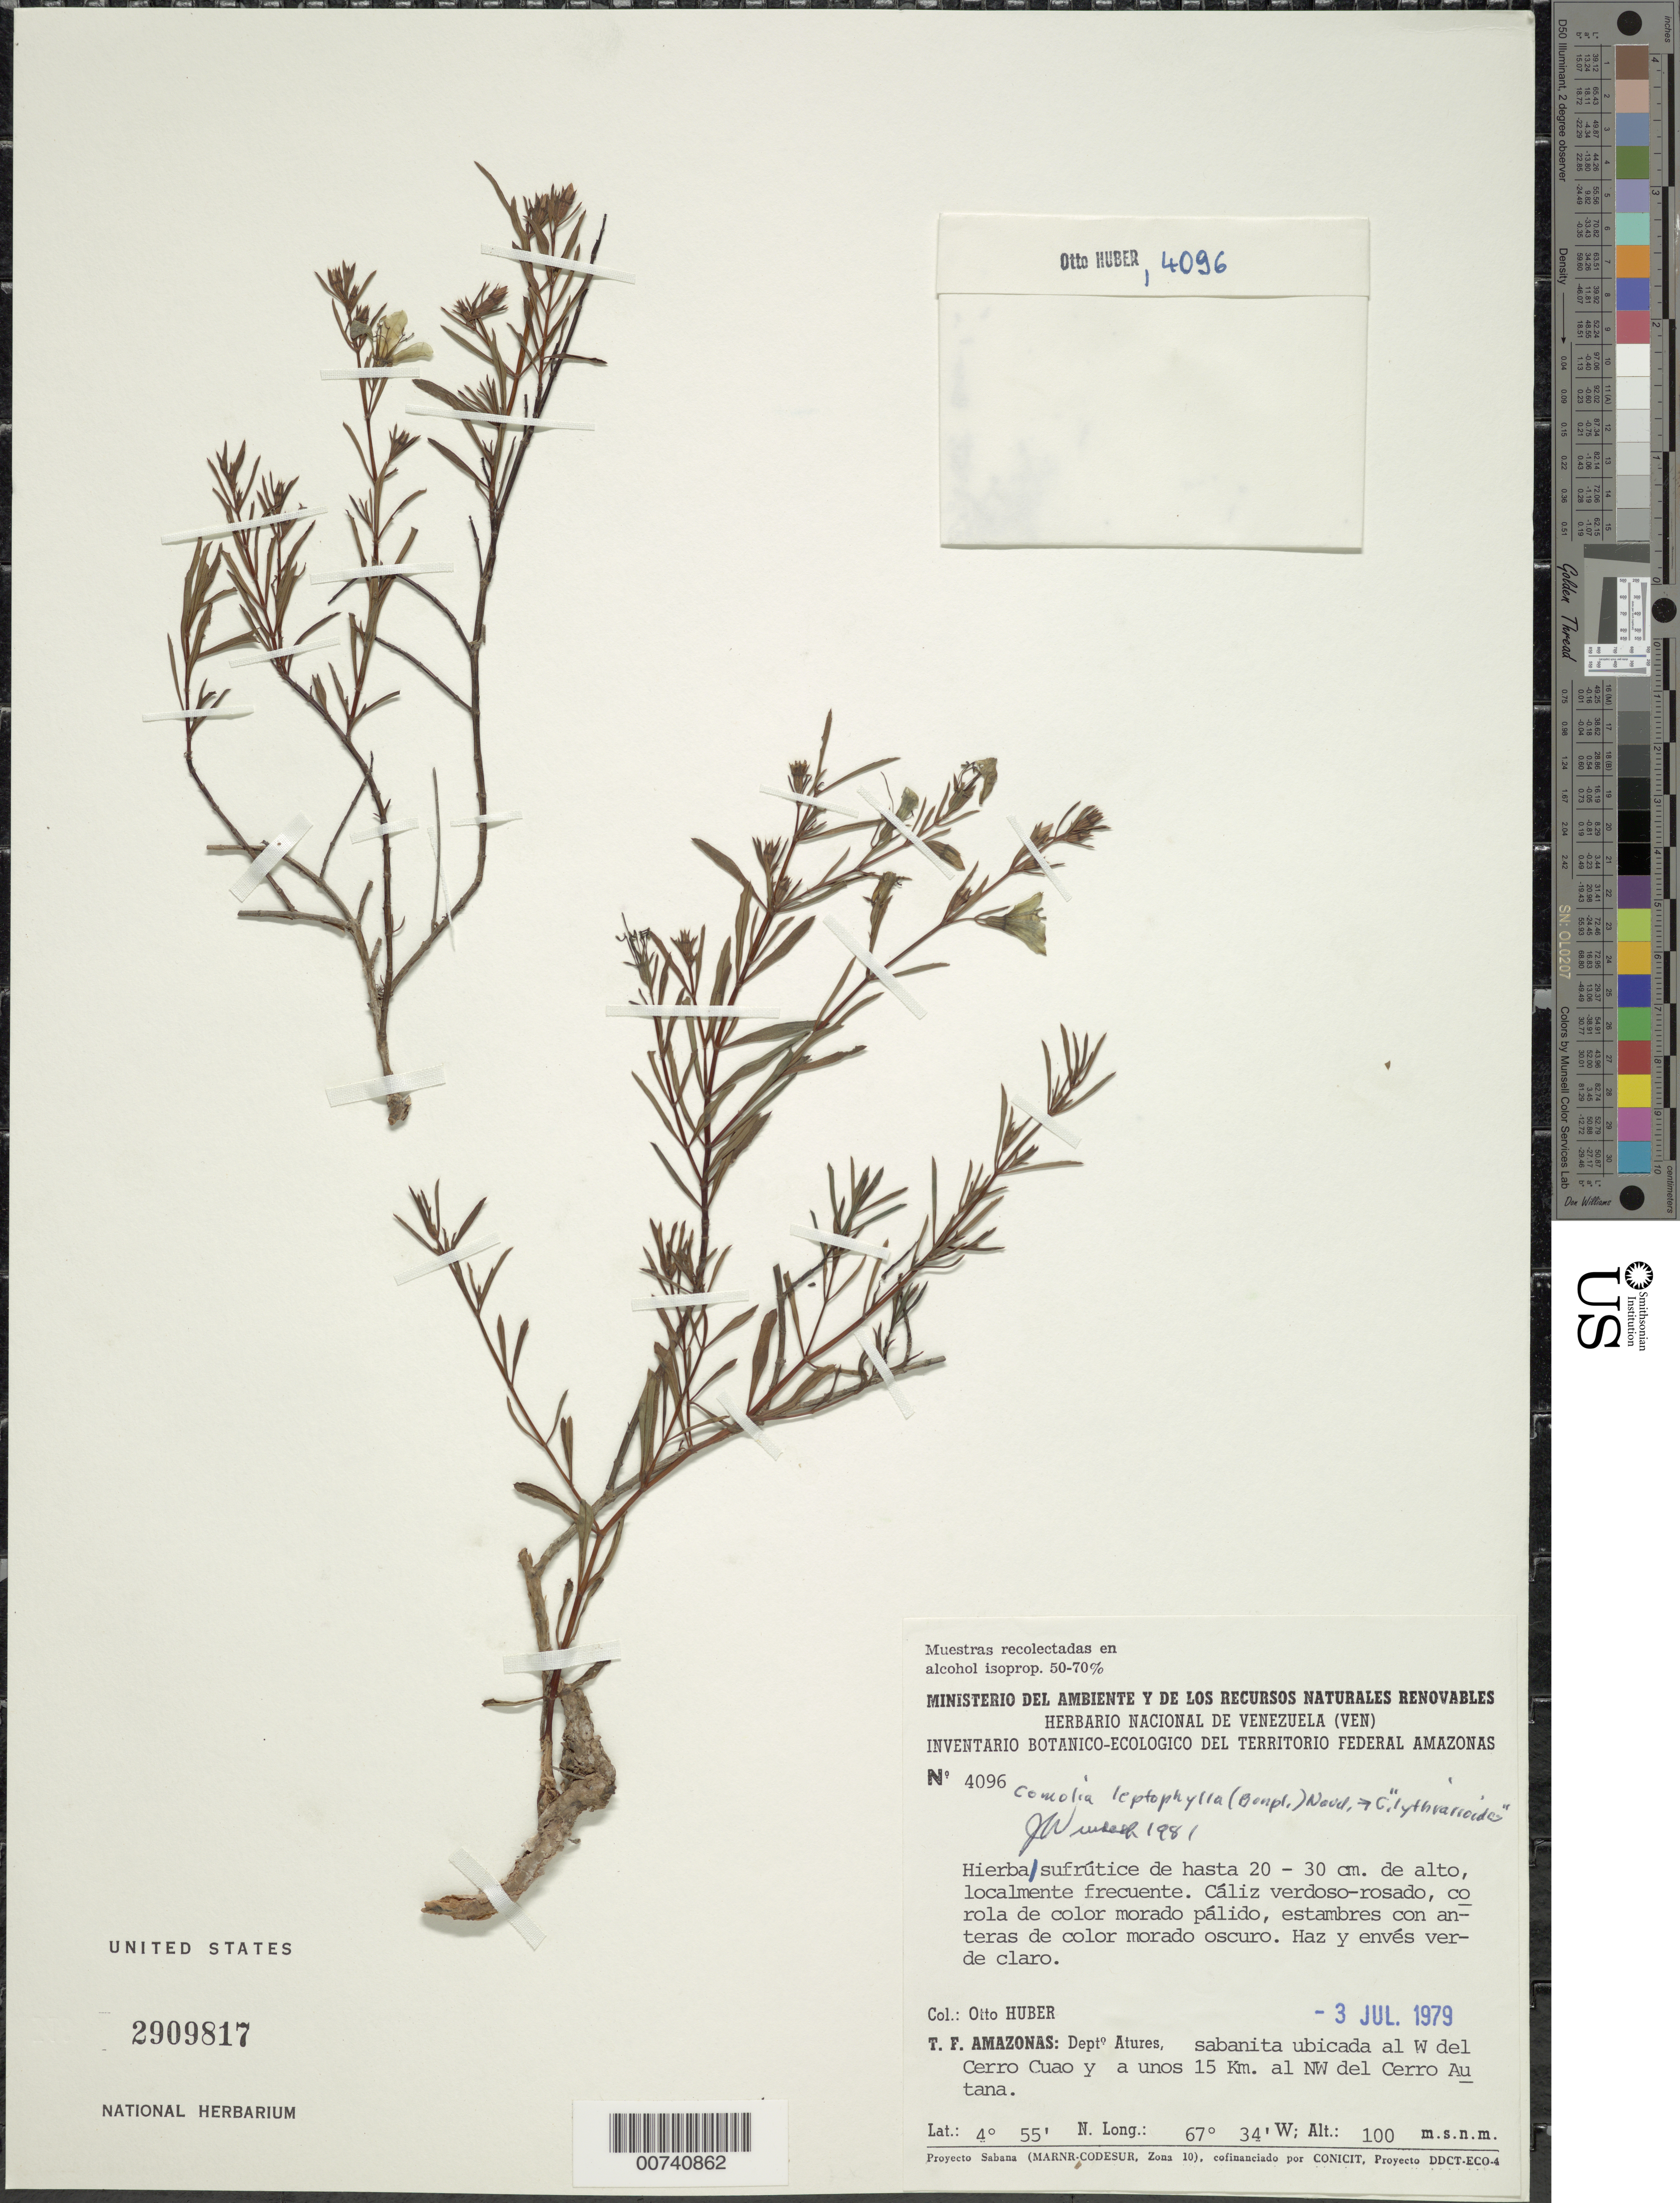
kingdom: Plantae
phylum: Tracheophyta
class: Magnoliopsida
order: Myrtales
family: Melastomataceae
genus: Comolia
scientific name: Comolia leptophylla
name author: (Bonpl.) Naudin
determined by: Nunes da Silva, Diego, (RB), Jardim Botanico do Rio de Janeiro - Herbario (BRAZIL)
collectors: O. Huber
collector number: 4096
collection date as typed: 3-Jul-79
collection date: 1979-07-03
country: Venezuela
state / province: Amazonas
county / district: Atures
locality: Cerro Autana, W of, 15 km NW of Cerro Autana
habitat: Small savanna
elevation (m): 100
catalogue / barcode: US 2909817